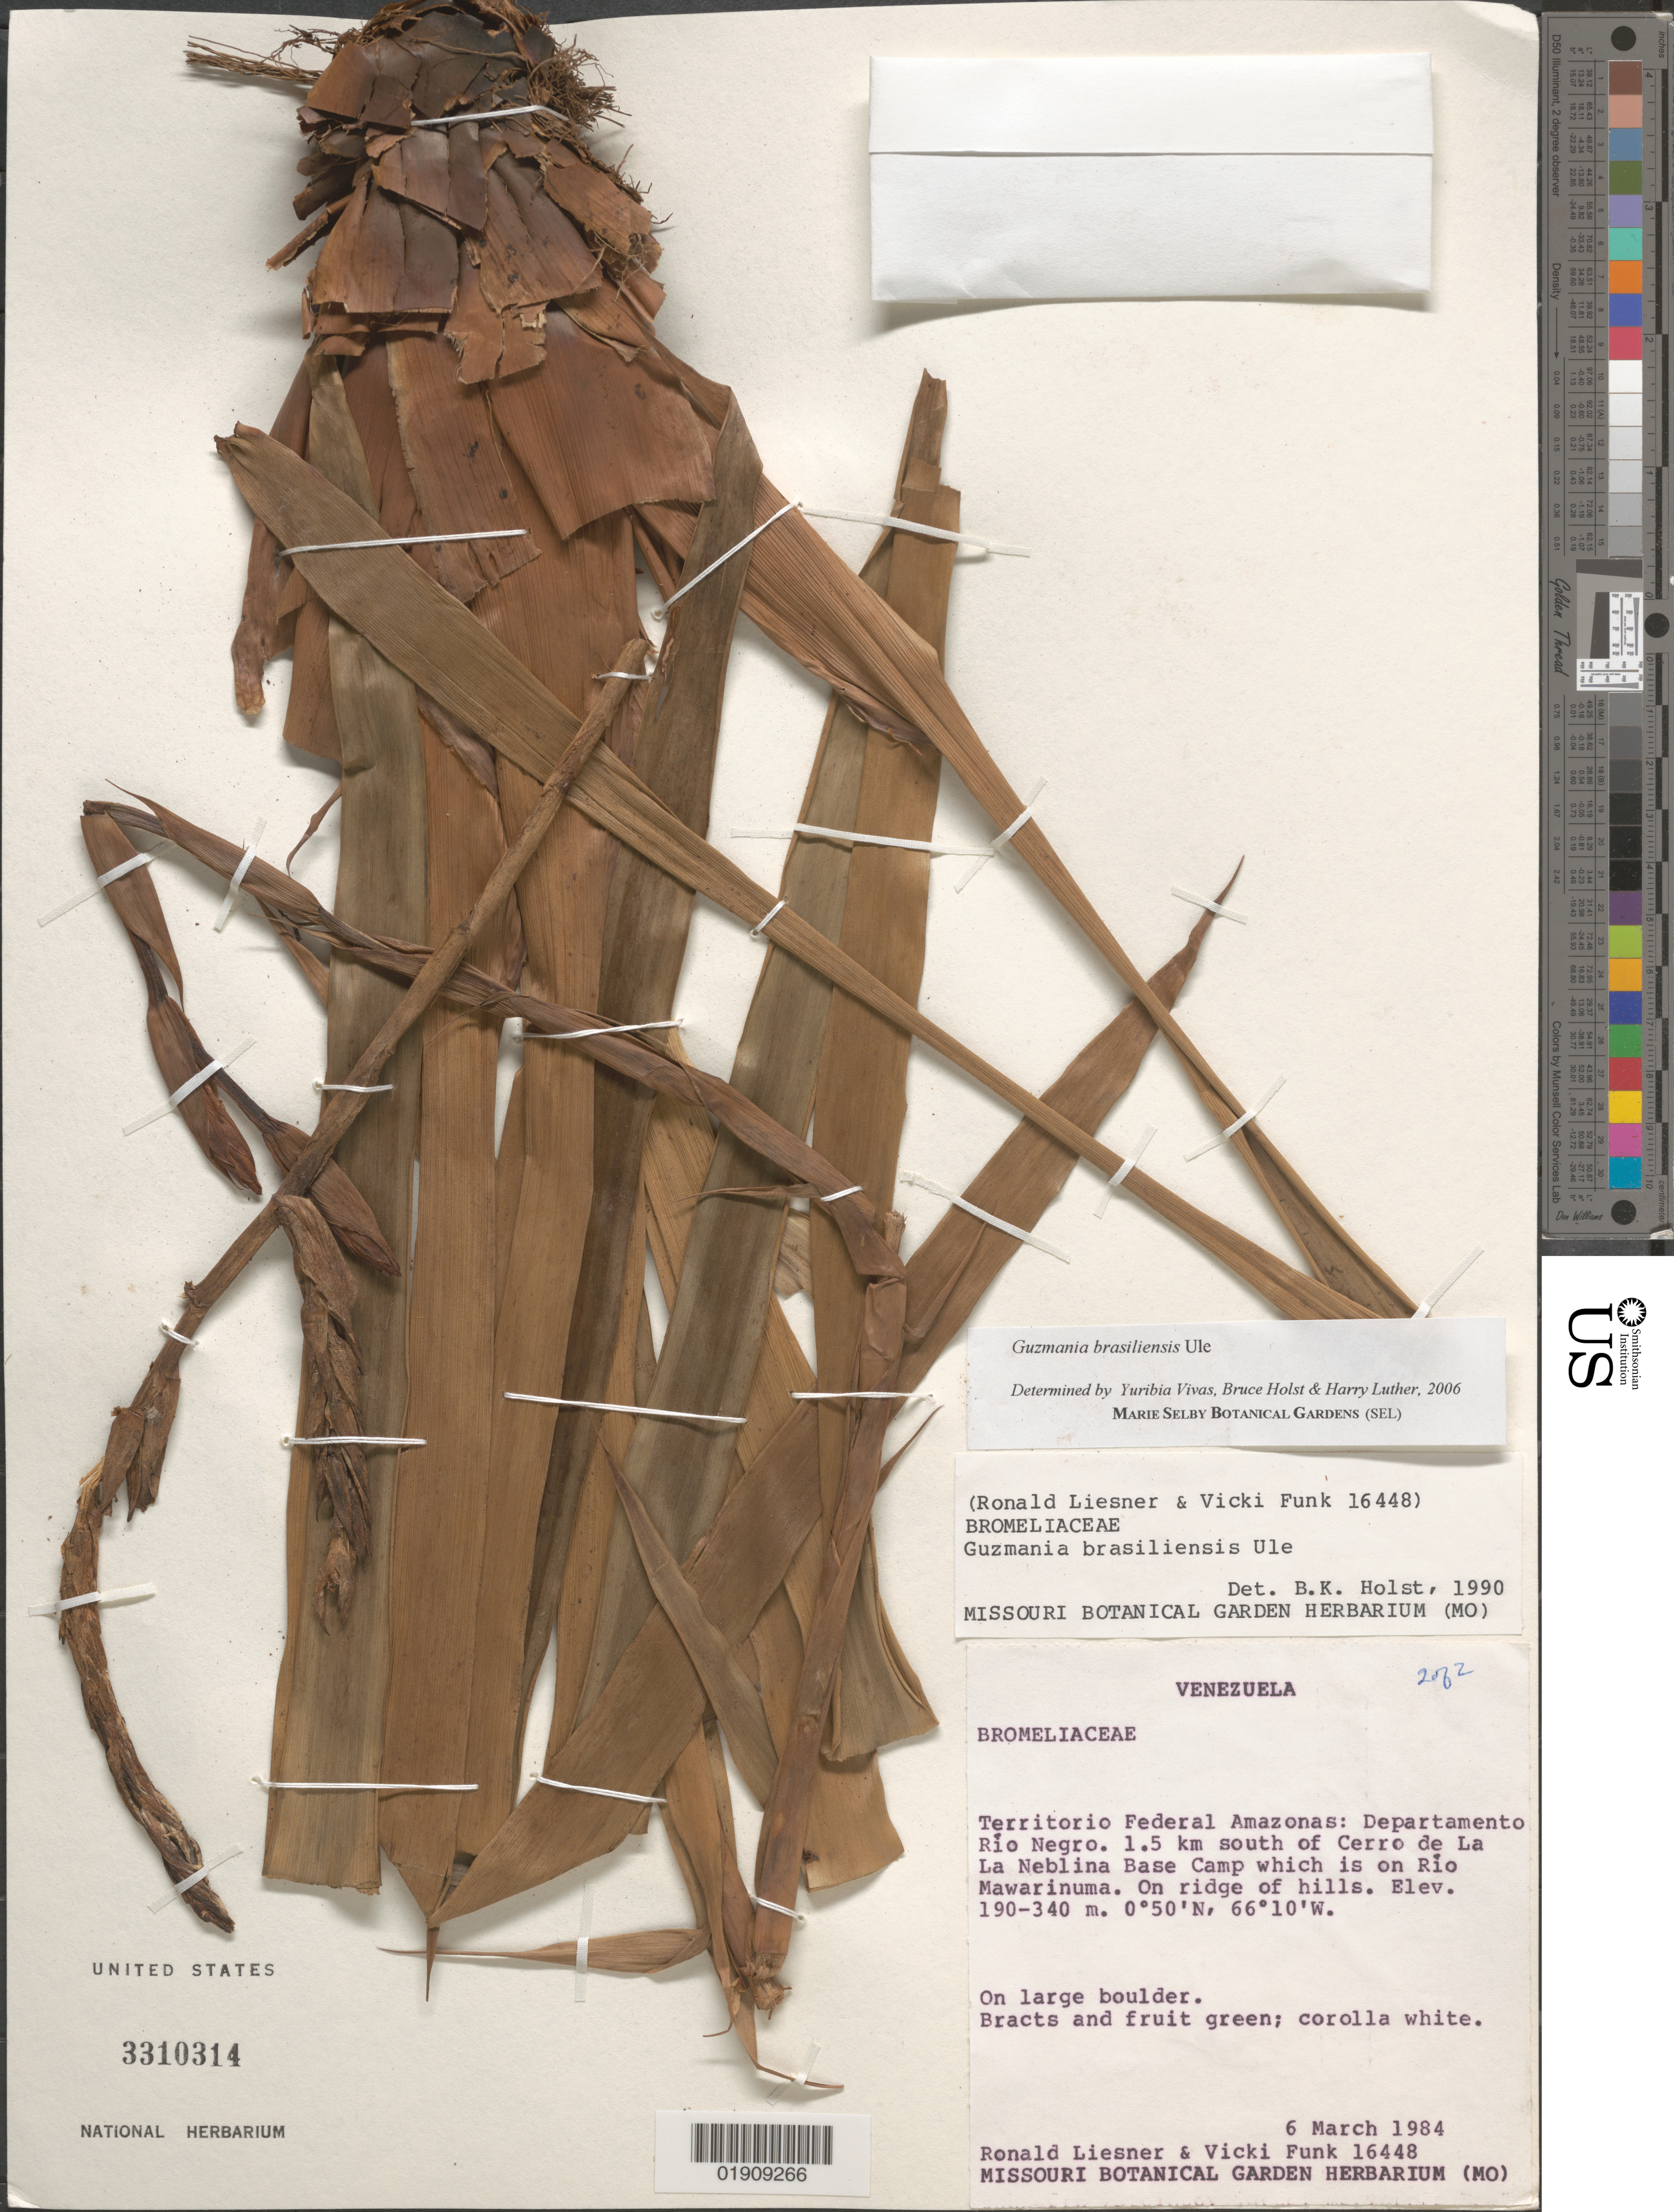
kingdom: Plantae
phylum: Tracheophyta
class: Liliopsida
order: Poales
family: Bromeliaceae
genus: Guzmania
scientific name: Guzmania brasiliensis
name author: Ule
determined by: Vivas, Yuribia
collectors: R. L. Liesner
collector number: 16448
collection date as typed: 6-Mar-84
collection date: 1984-03-06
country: Venezuela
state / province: Amazonas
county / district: Río Negro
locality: Río Mawarinuma, 1.5 km S of Cerro de La Neblina Base Camp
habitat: On large boulder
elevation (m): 140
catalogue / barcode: US 3310314